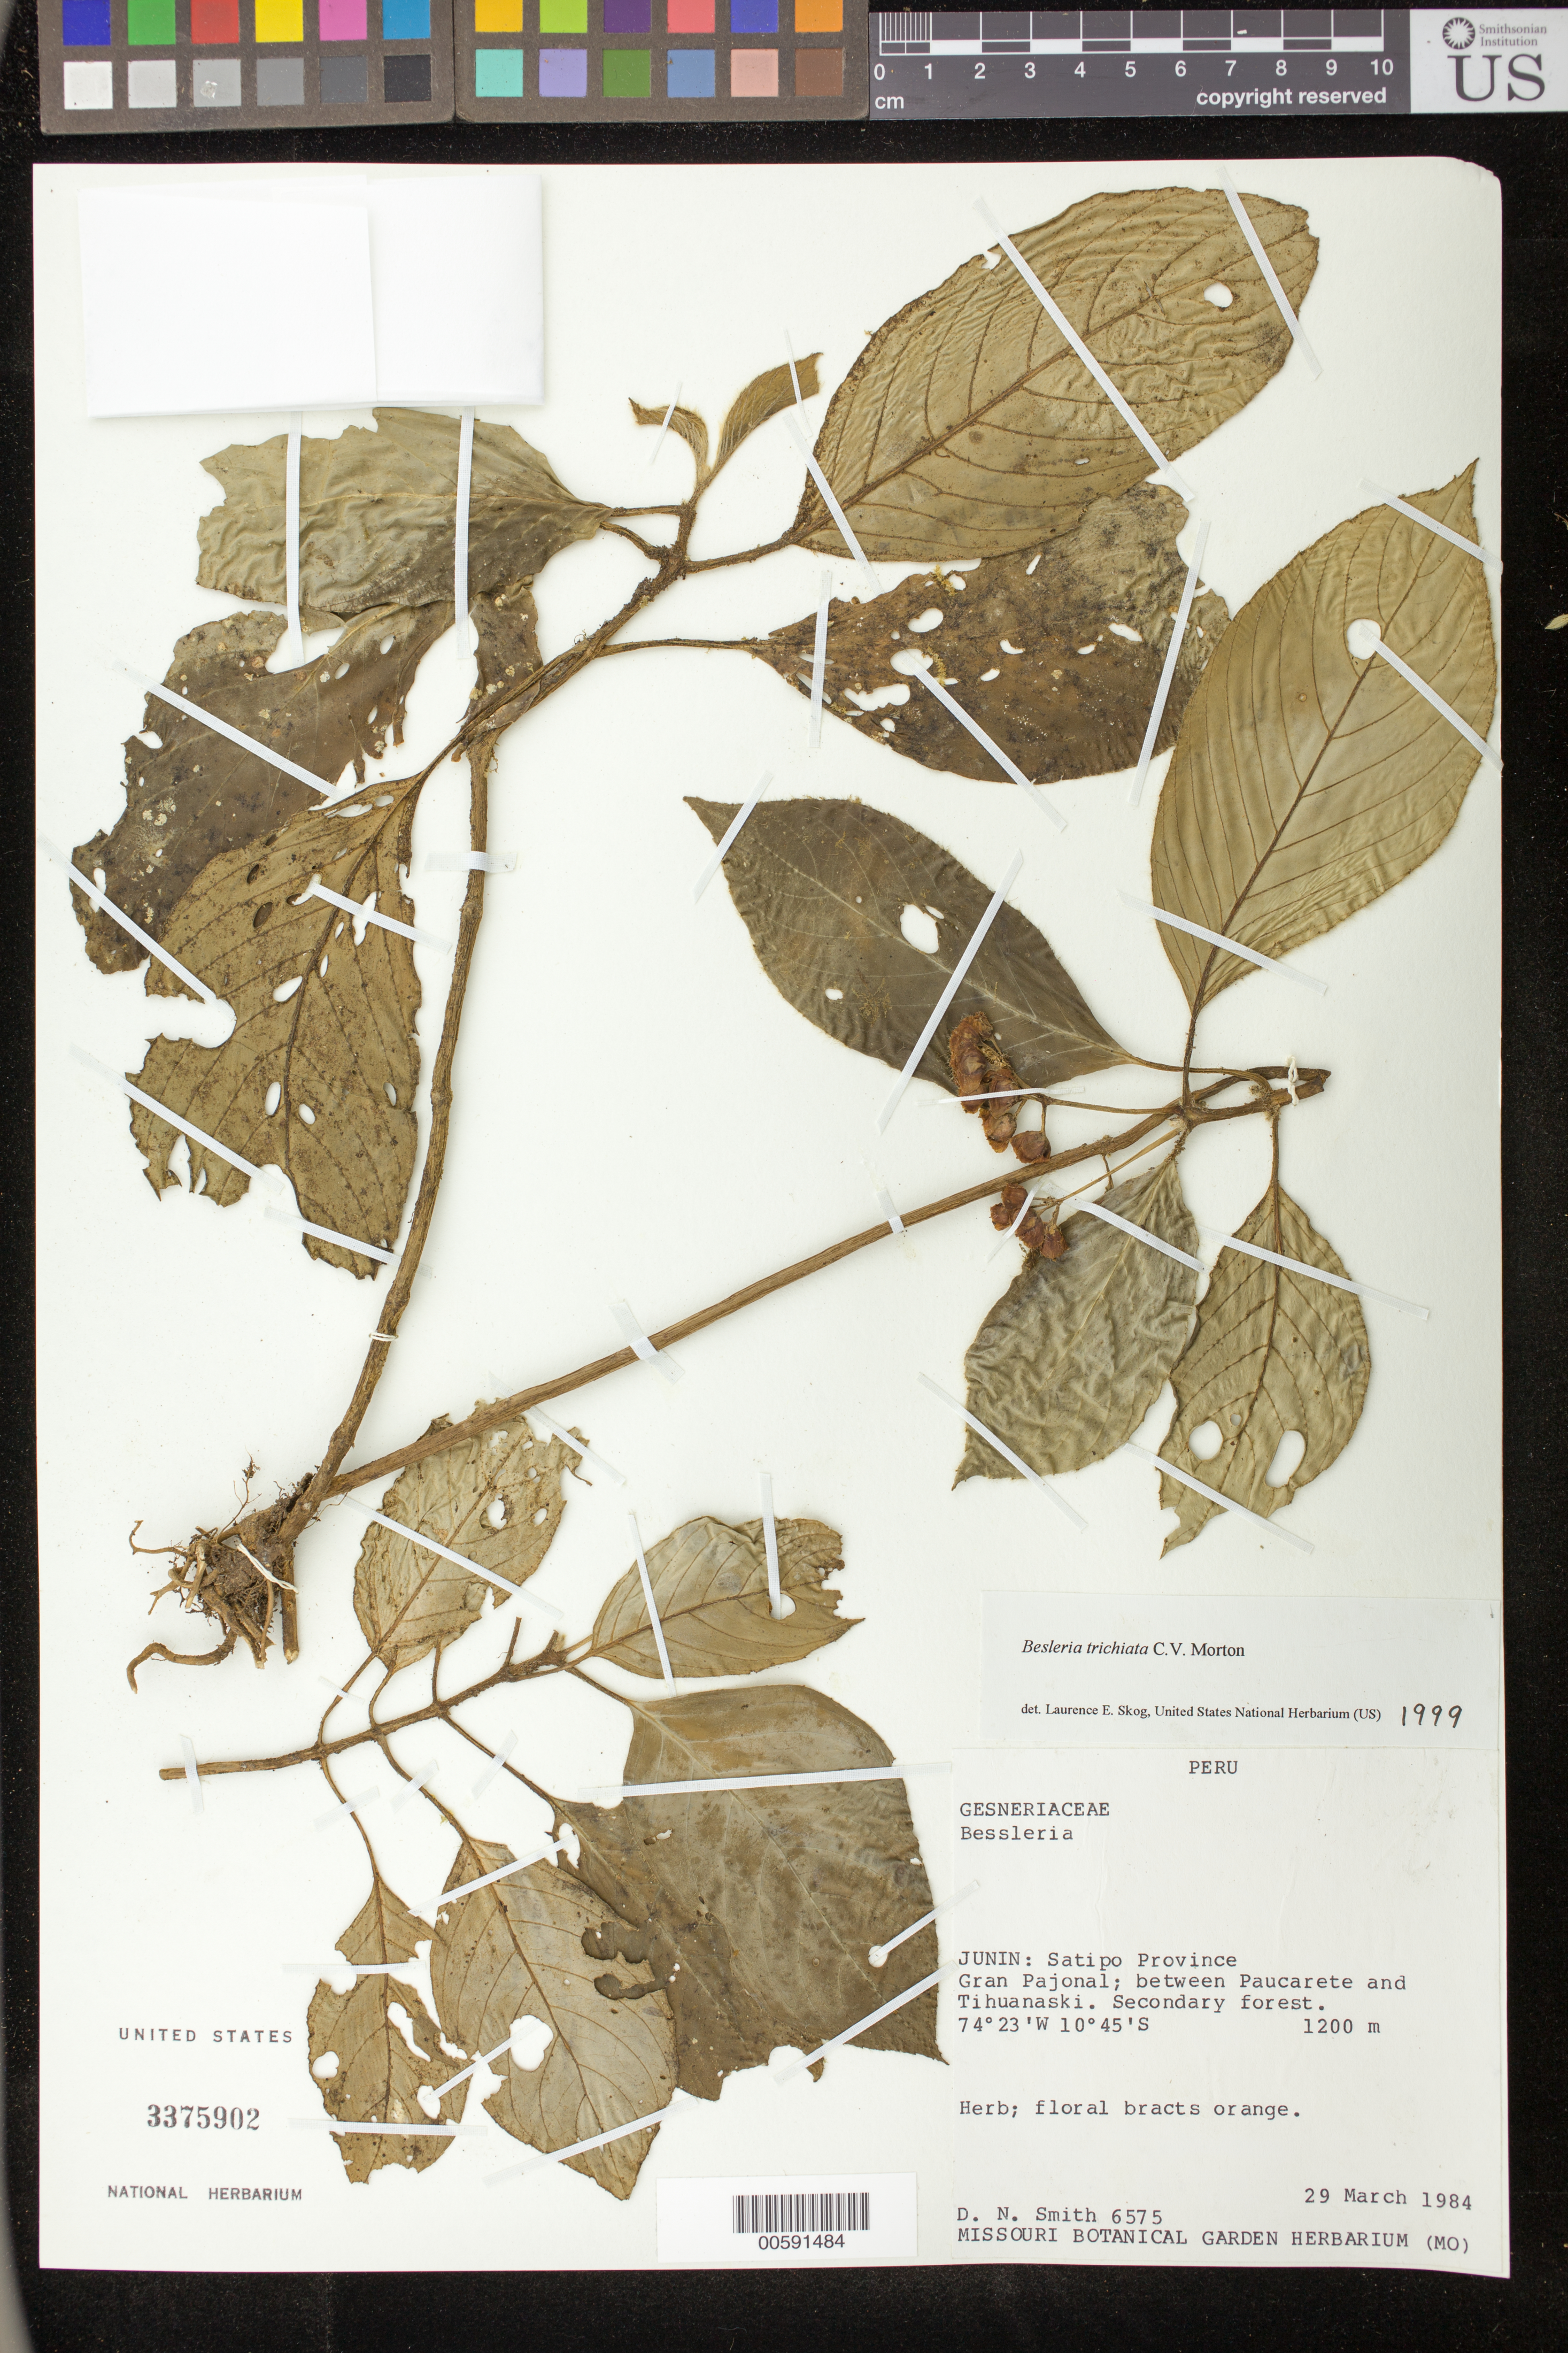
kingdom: Plantae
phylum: Tracheophyta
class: Magnoliopsida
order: Lamiales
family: Gesneriaceae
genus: Besleria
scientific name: Besleria trichiata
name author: C.V. Morton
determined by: Skog, Laurence E.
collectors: D. Smith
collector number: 6575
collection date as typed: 29 Mar 1984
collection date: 1984-03-29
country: Peru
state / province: Junín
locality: Prov. Satipo; Gran Pajonal, between Paucarete and Tihuanaski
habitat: Secondary forest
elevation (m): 1200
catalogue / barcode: US 3375902